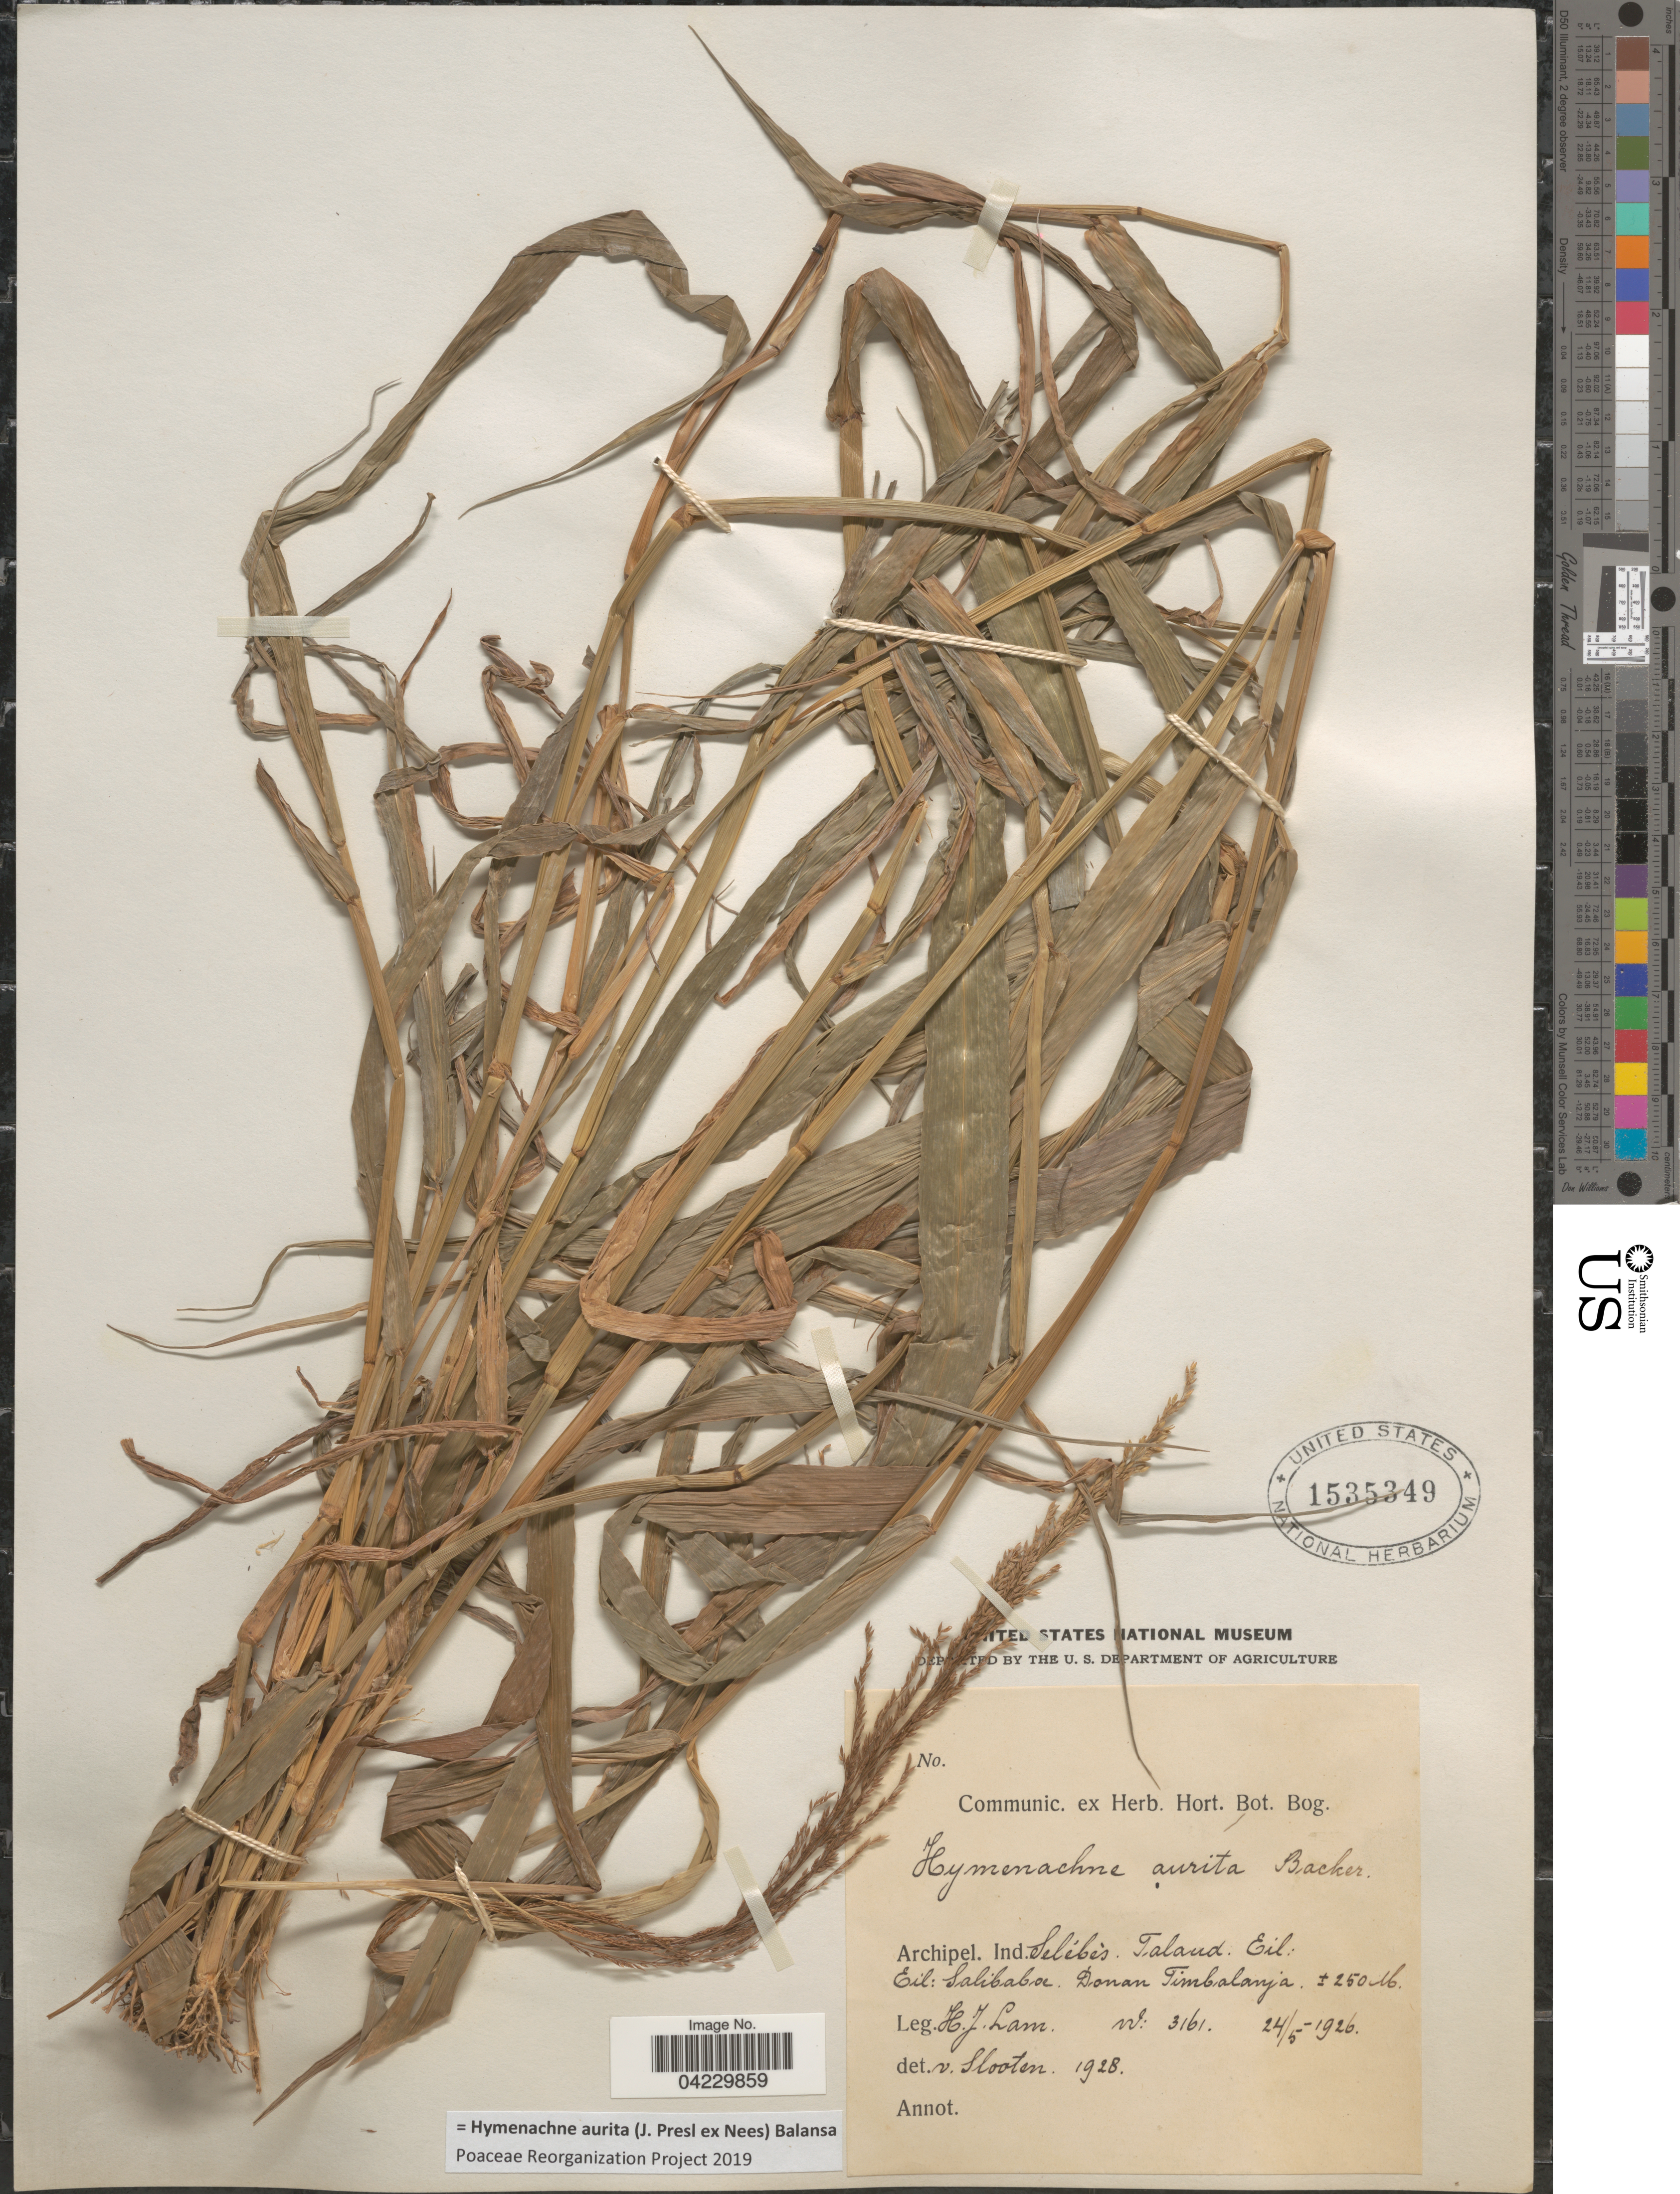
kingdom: Plantae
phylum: Tracheophyta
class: Liliopsida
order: Poales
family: Poaceae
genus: Hymenachne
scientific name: Hymenachne aurita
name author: (J. Presl ex Nees) Balansa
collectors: H. J. Lam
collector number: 3161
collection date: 1926-05-24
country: Indonesia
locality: Archipel. Ind. Selébès. Talaud. Eil: Eil: Salibaba. Donan Timbalanja.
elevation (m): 250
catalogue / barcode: US 1535349